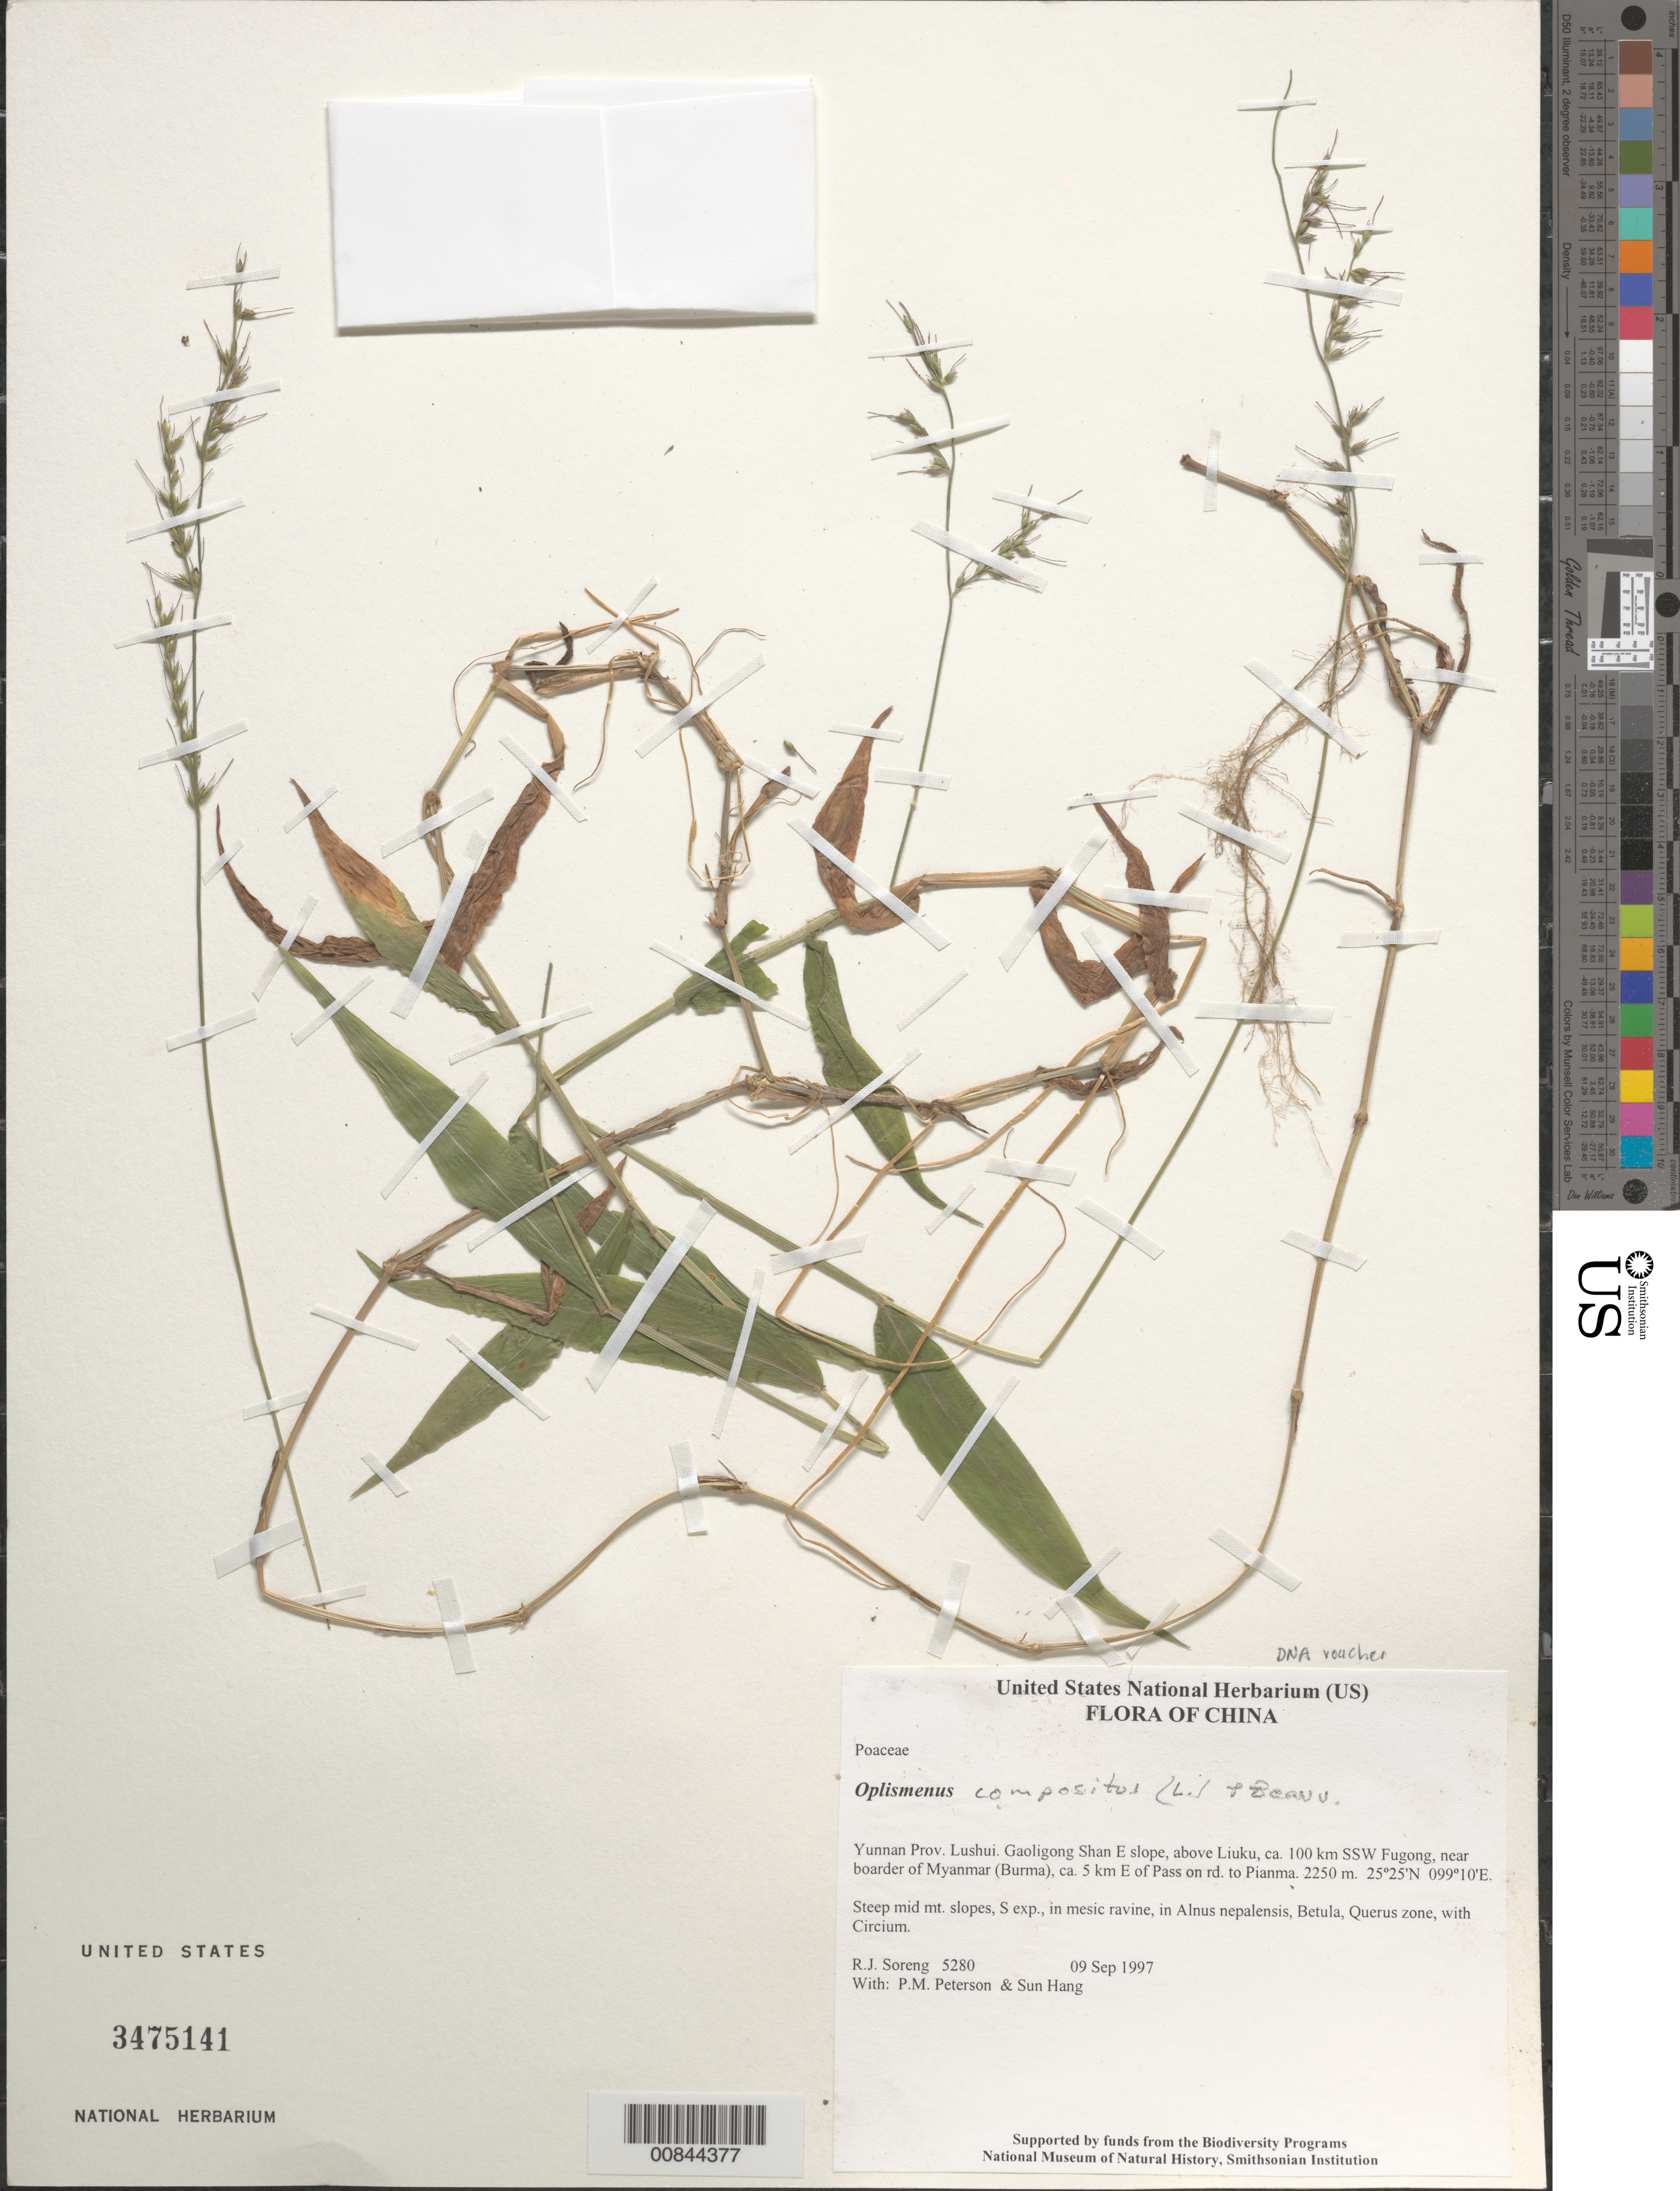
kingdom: Plantae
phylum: Tracheophyta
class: Liliopsida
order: Poales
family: Poaceae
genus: Oplismenus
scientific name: Oplismenus compositus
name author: (L.) P. Beauv.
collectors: R. J. Soreng, P. M. Peterson & Sun Hang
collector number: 5280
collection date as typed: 09 Sep 1997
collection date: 1997-09-09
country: China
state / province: Yunnan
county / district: Lushui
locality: Gaoligong Shan E slope, above Liuku, ca. 100 km SSW Fugong, near boarder of Myanmar (Burma), ca. 5 km E of Pass on rd. to Pianma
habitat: Steep mid mt. slopes, S exp., in mesic ravine, in Alnus nepalensis, Betula, Querus zone, with Circium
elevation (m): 2250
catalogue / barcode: US 3475141